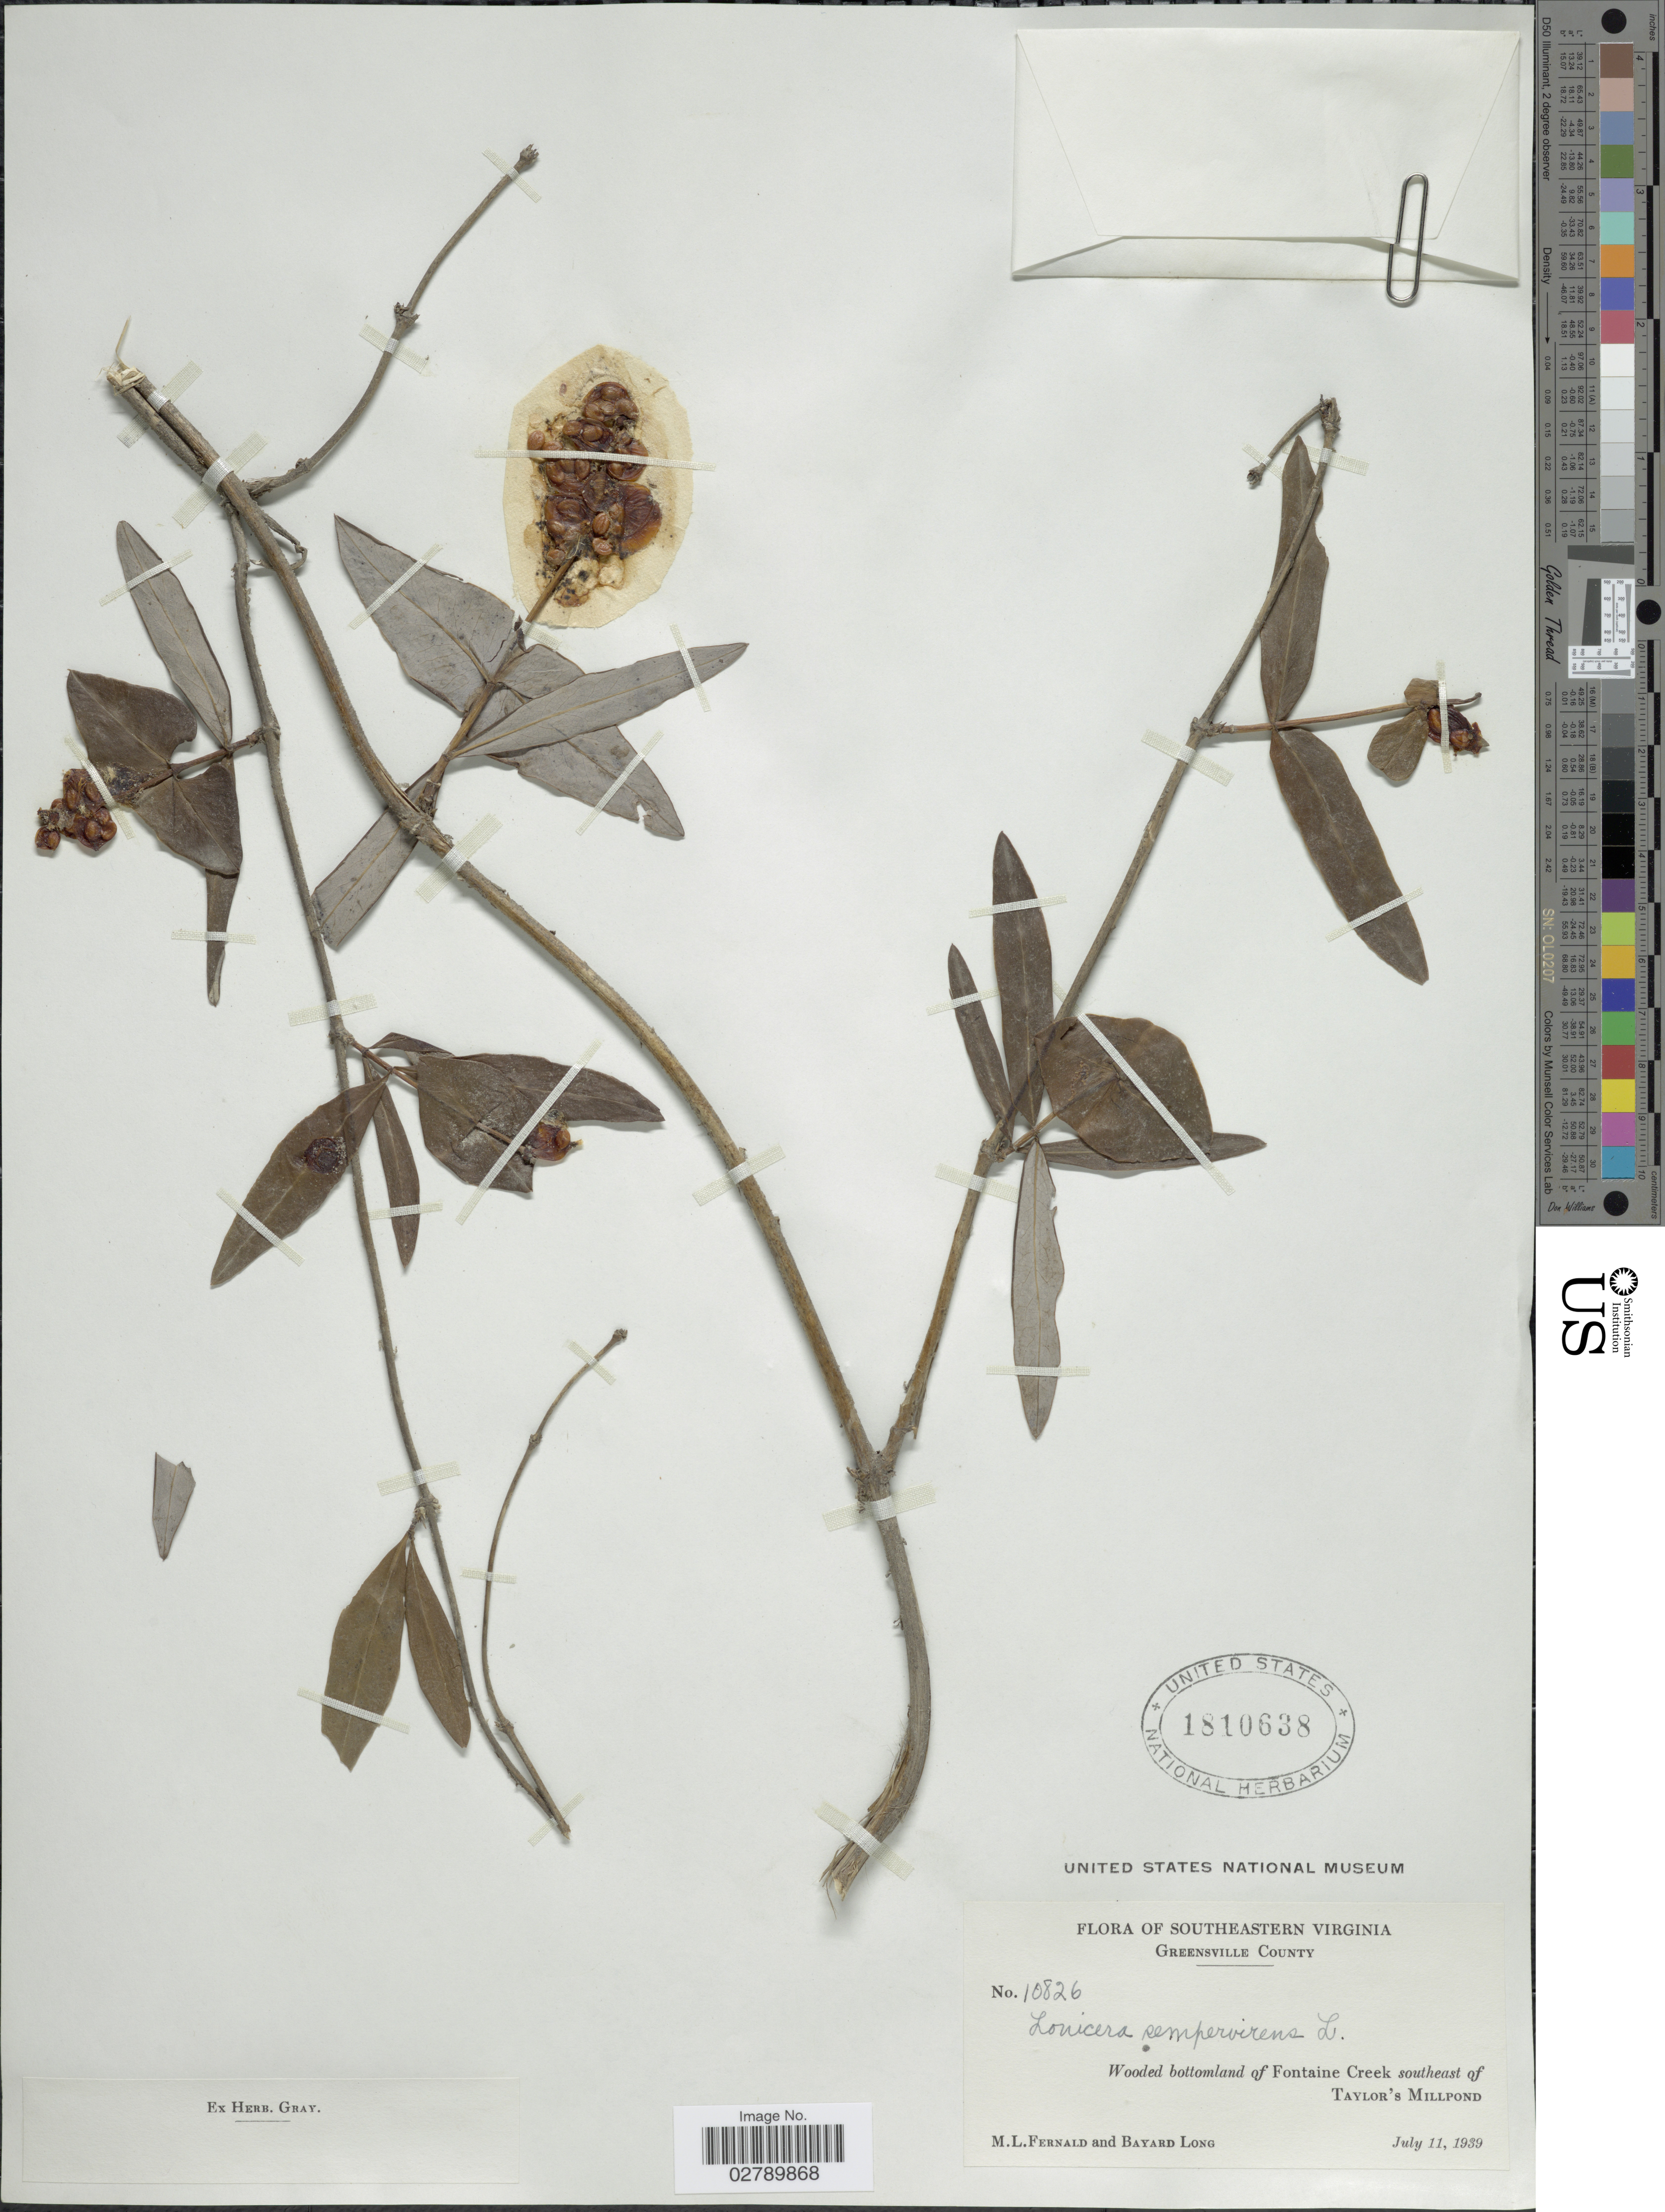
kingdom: Plantae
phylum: Tracheophyta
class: Magnoliopsida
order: Dipsacales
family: Caprifoliaceae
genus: Lonicera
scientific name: Lonicera sempervirens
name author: L.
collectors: M. L. Fernald & B. Long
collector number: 10826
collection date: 1939-07-11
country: United States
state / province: Virginia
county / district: Greensville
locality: Southeastern Virginia. Greensville County. Wooded bottomland of Fontaine Creek southeast of Taylor's Millpond.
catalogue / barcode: US 1810638